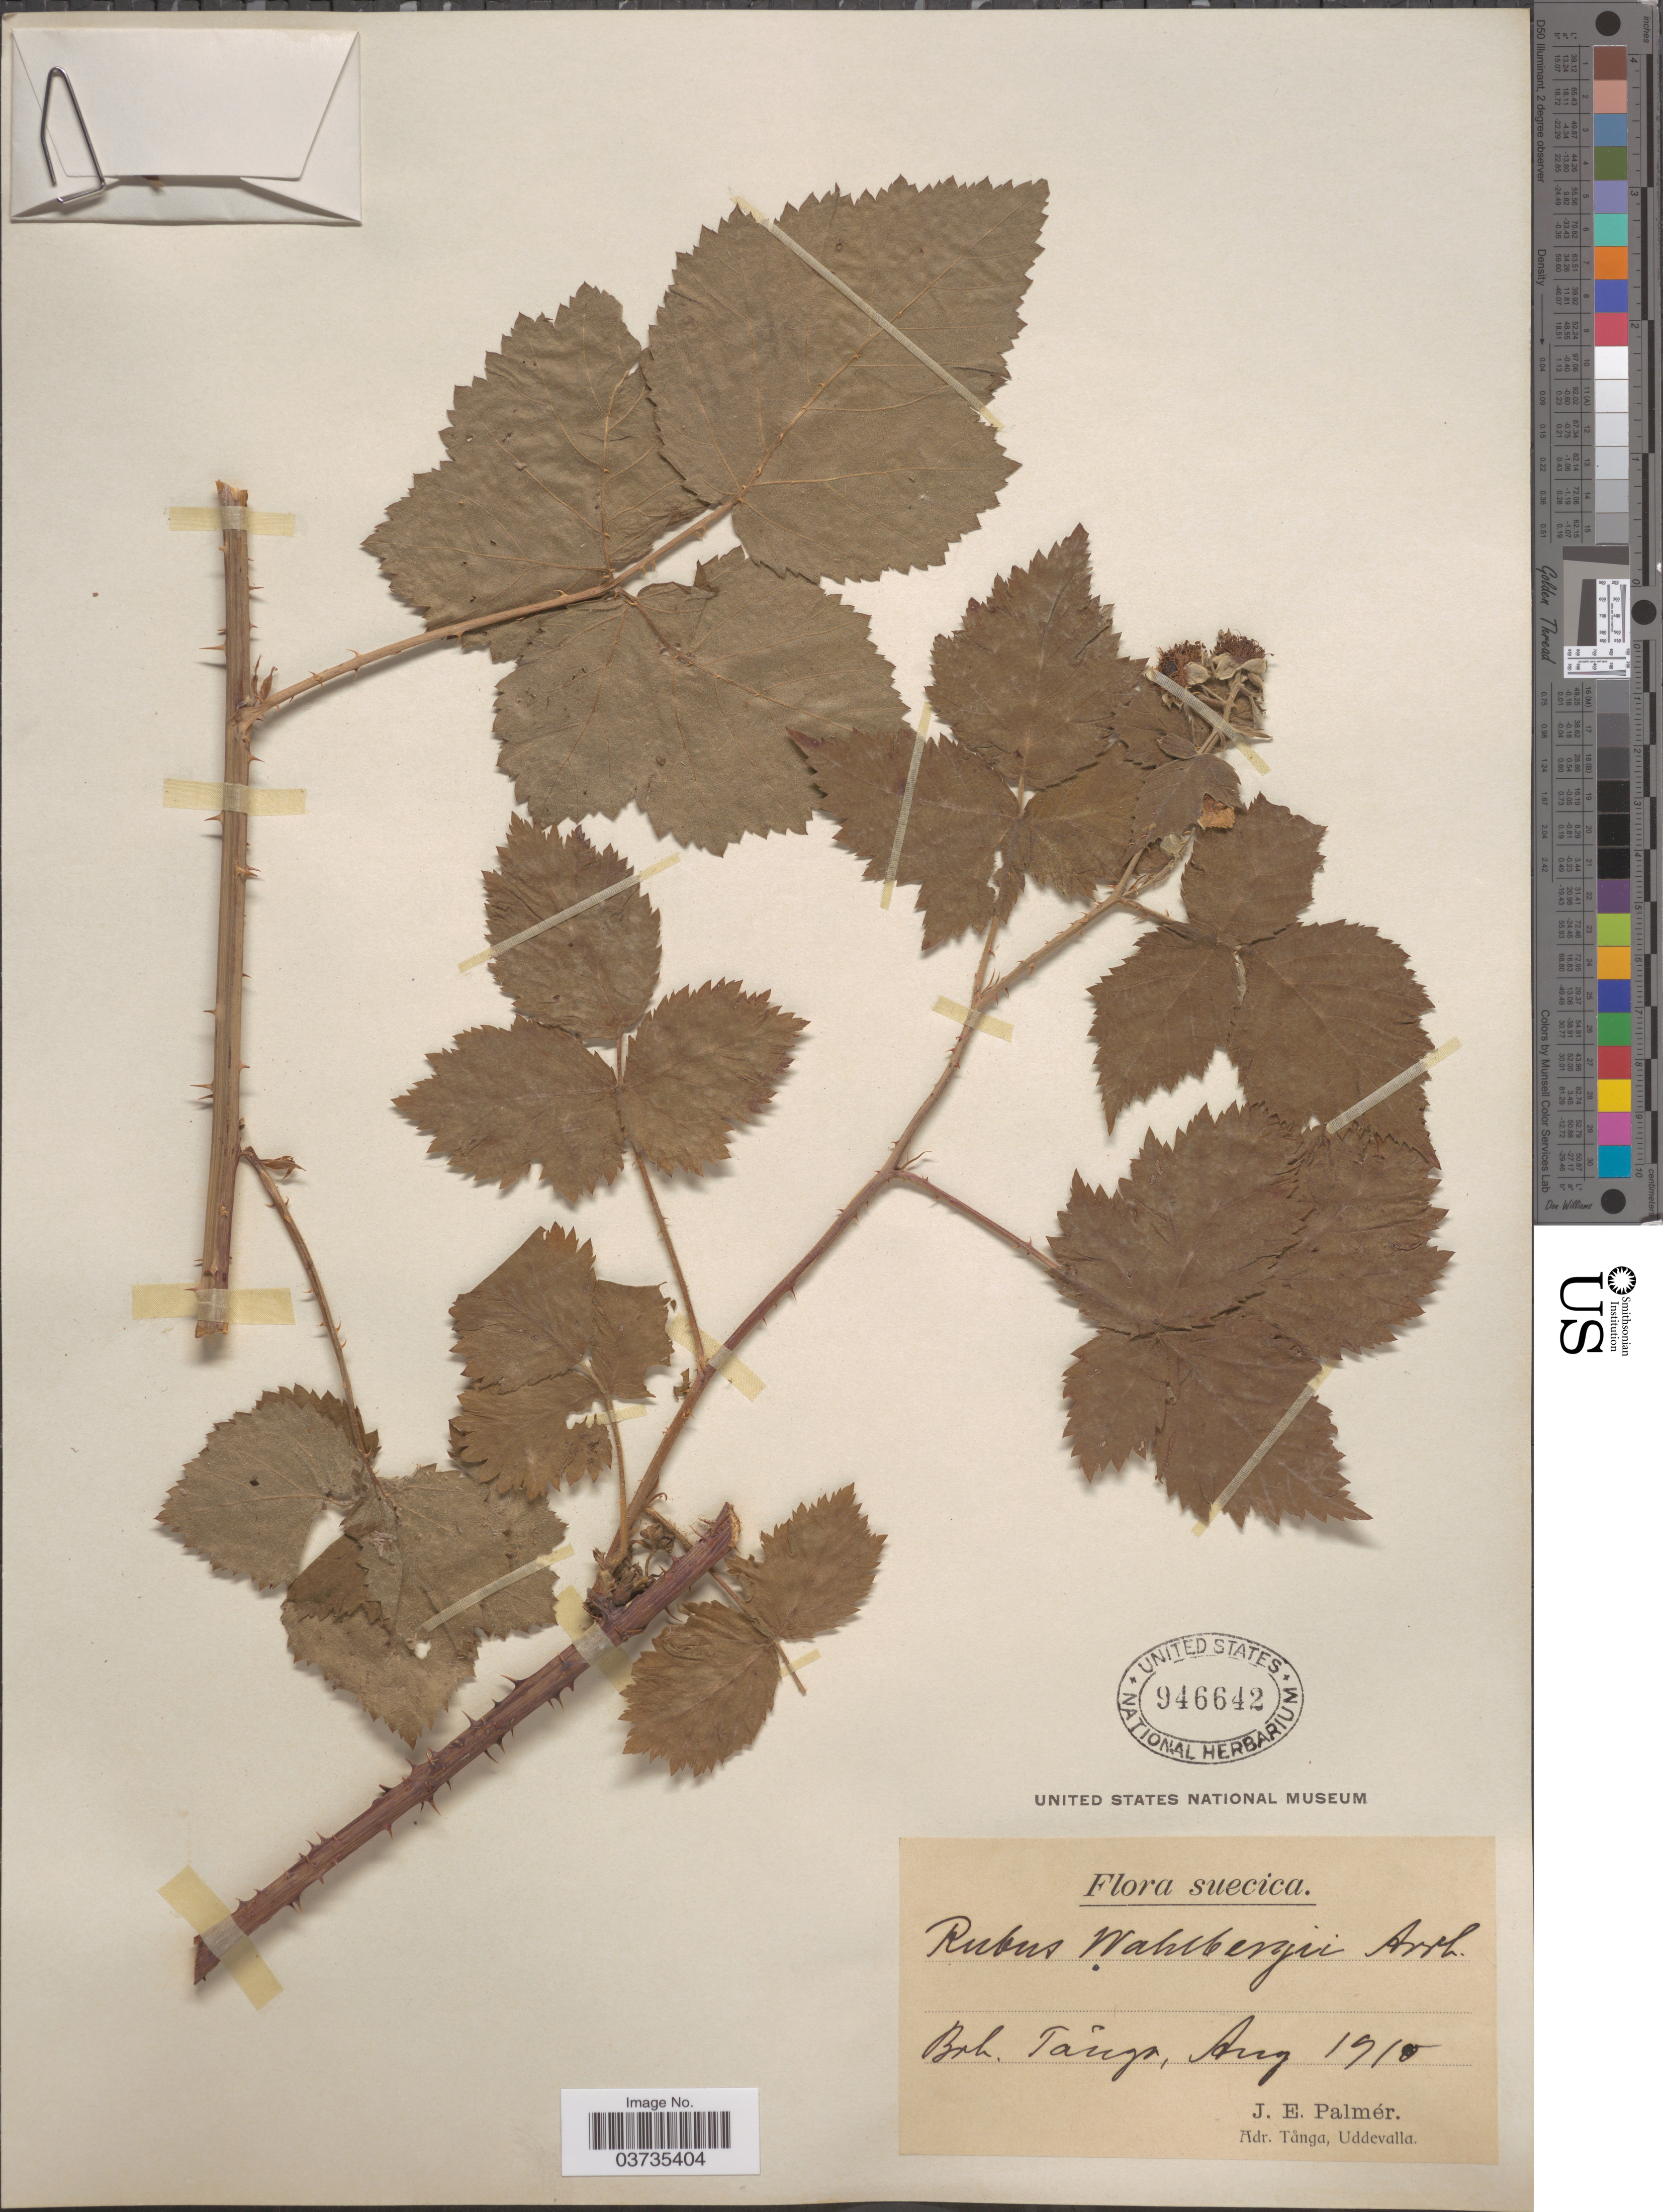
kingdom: Plantae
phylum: Tracheophyta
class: Magnoliopsida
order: Rosales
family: Rosaceae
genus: Rubus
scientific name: Rubus wahlbergii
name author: Arrh.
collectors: J. E. Palmér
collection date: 1910-08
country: Sweden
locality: Suecica. Boh. Tánga.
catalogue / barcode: US 946642